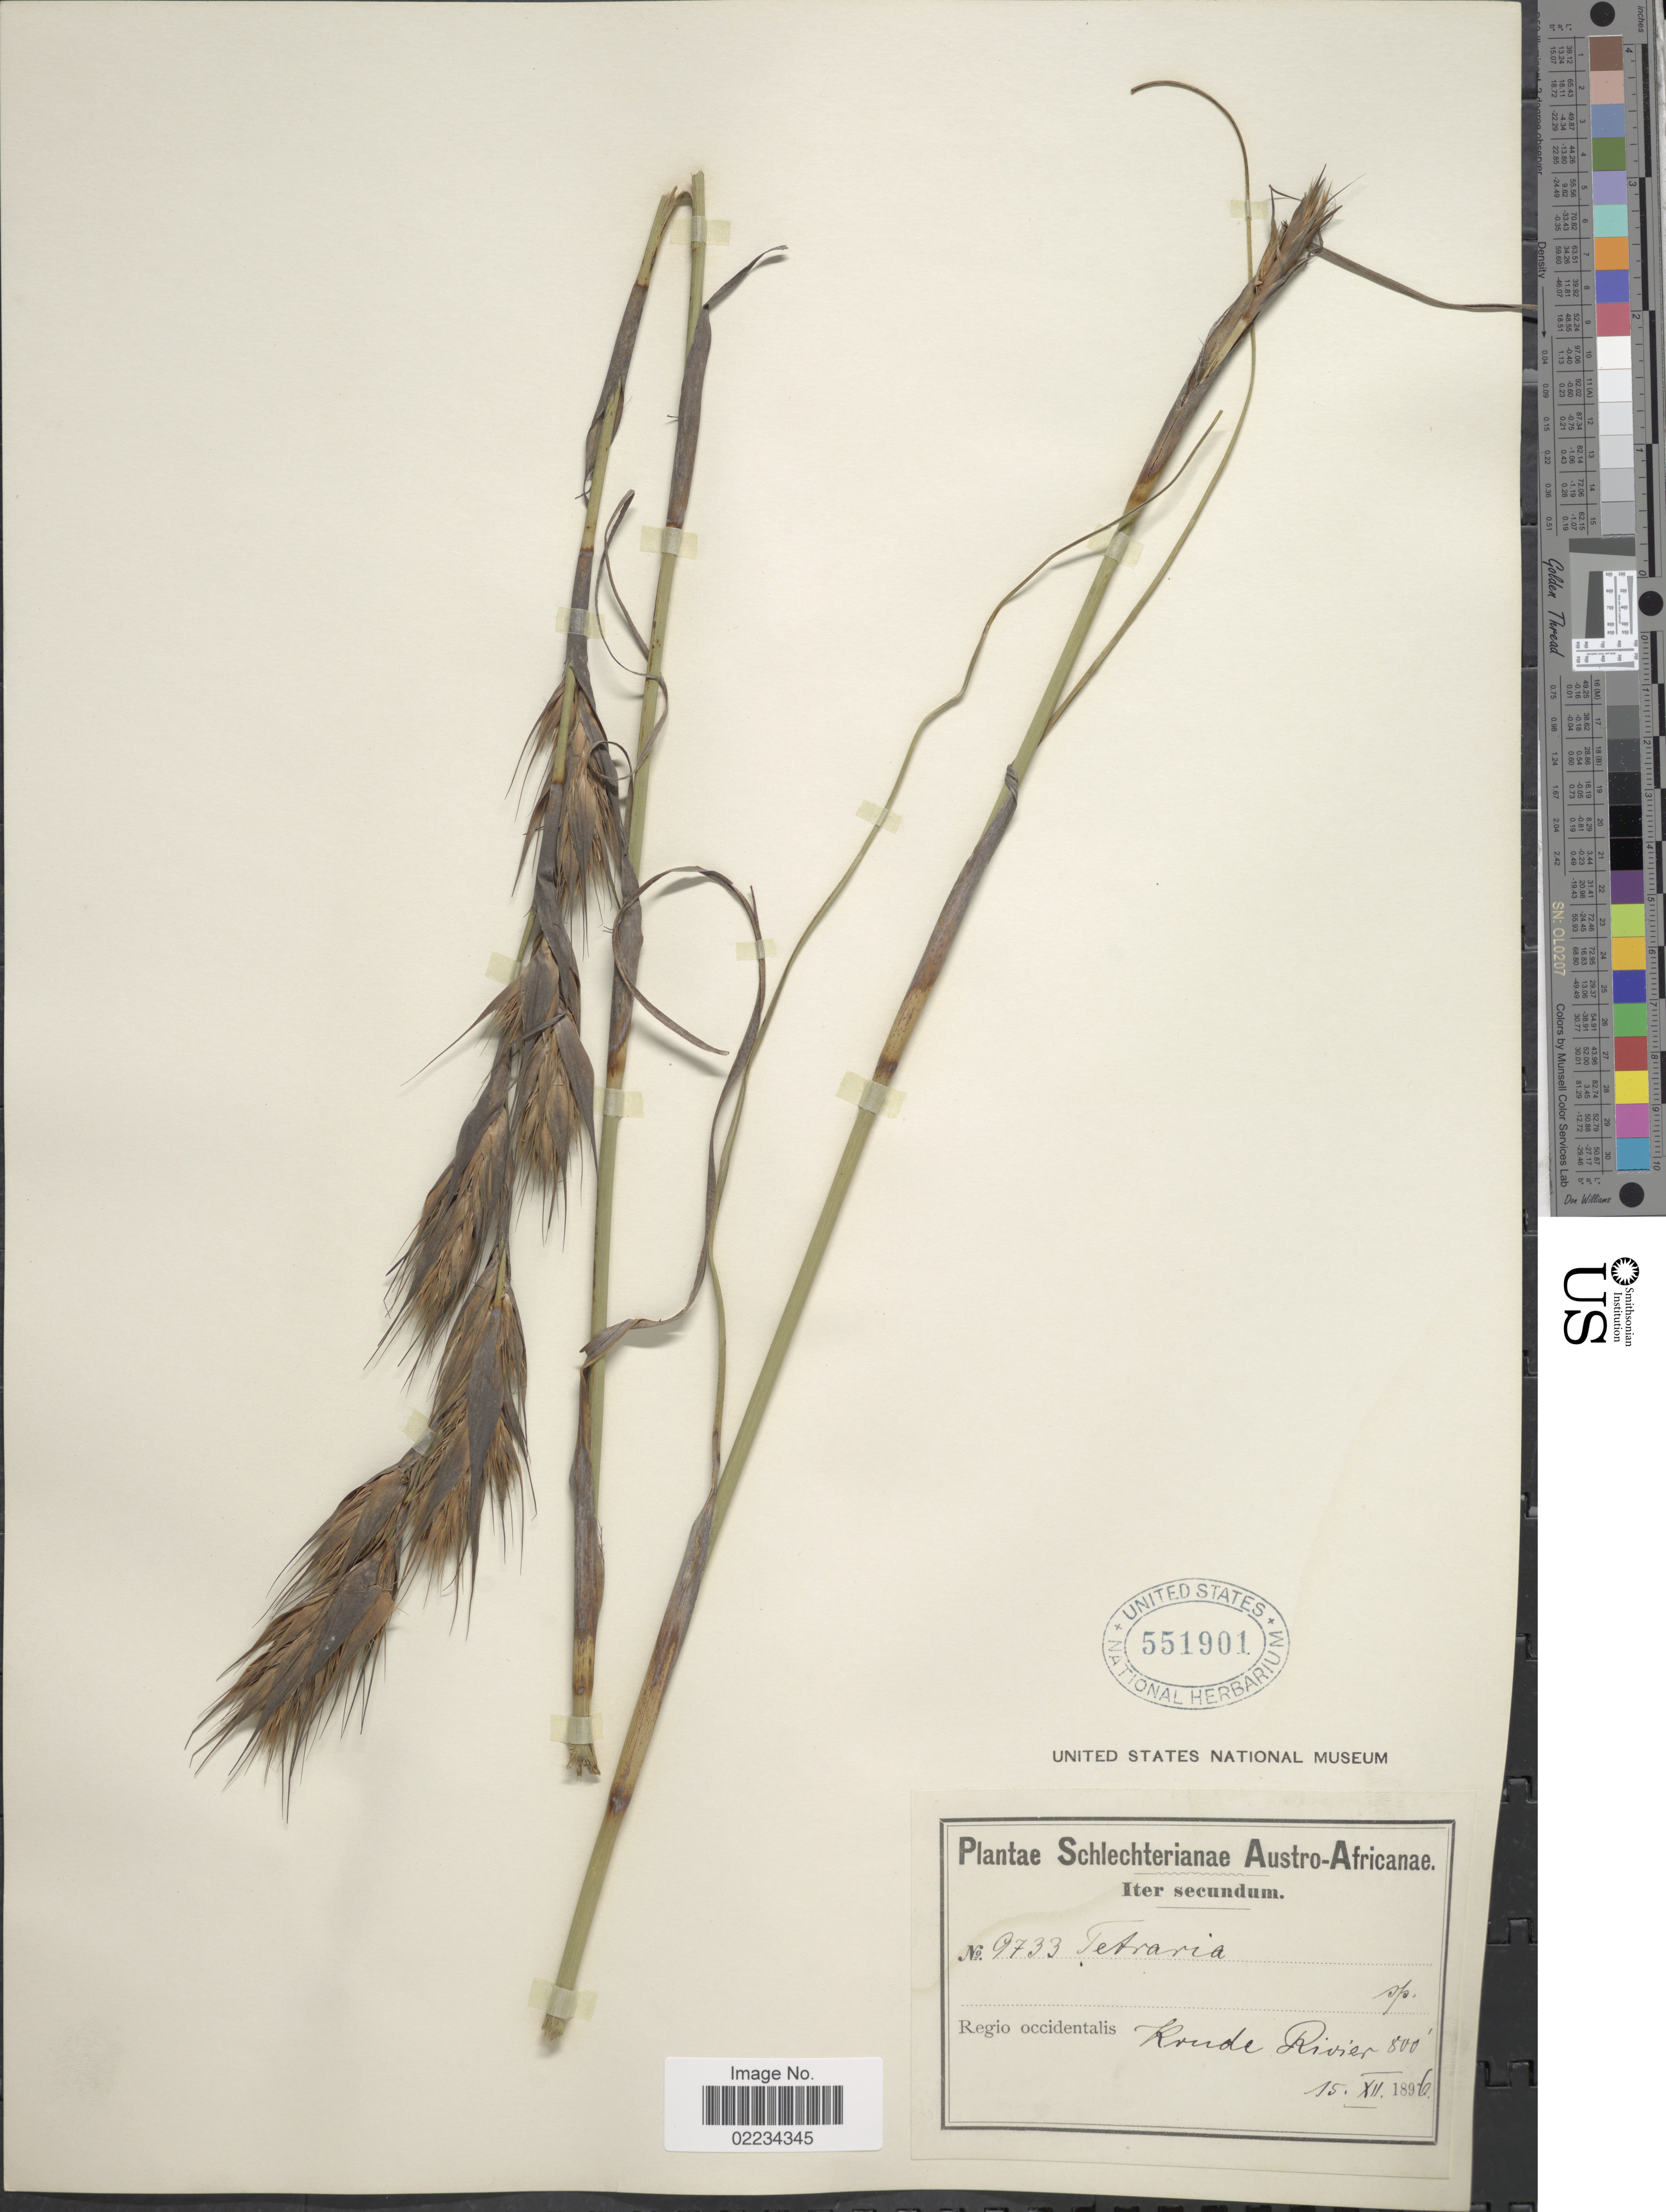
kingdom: Plantae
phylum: Tracheophyta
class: Liliopsida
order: Poales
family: Cyperaceae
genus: Tetraria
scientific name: Tetraria bromoides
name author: (Lam.) H. Pfeiff.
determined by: Strong, Mark T., (BOT), Smithsonian Institution - National Museum of Natural History (UNITED STATES)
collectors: Schlechter, --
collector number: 9733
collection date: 1896-12-15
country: South Africa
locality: Austro-Africanae, Iter secundum, Regio occidentalis Koude Rivier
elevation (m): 244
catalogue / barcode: US 551901